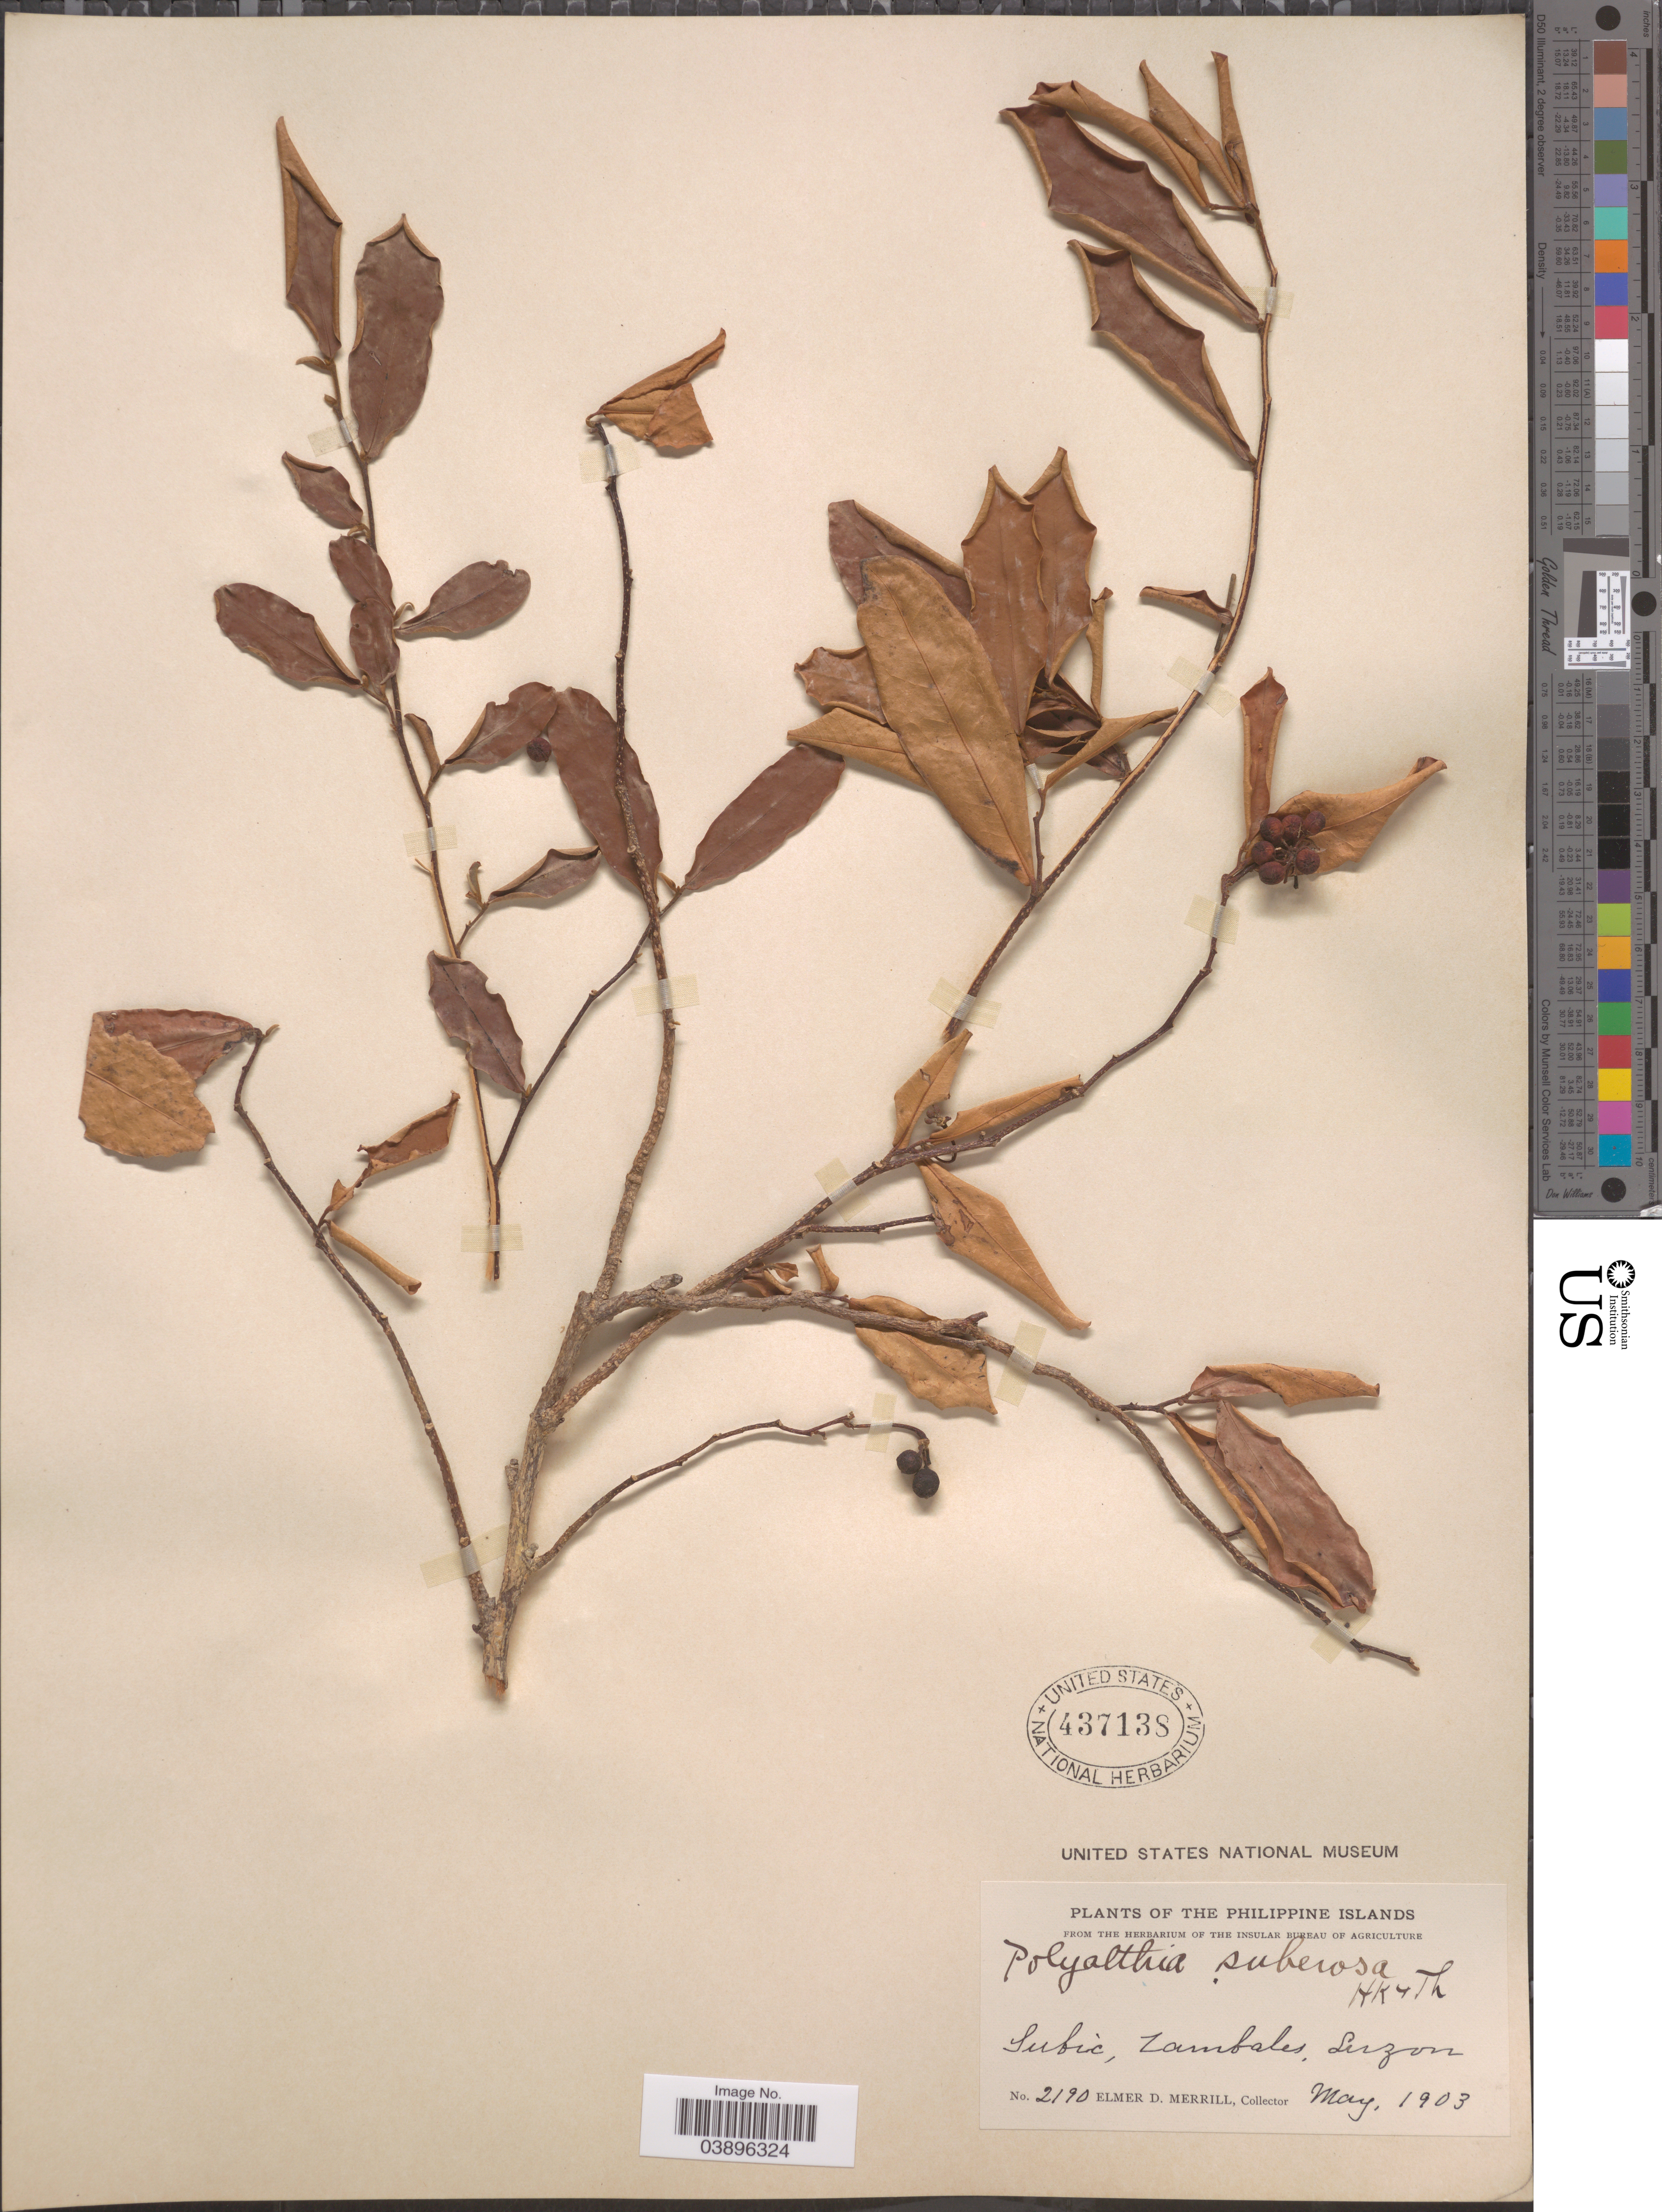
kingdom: Plantae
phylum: Tracheophyta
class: Magnoliopsida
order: Magnoliales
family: Annonaceae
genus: Polyalthia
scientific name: Polyalthia suberosa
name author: (Roxb.) Thwaites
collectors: E. D. Merrill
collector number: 2190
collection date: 1903-05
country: Philippines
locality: Philippine Islands. Subic, Zambales, Luzon.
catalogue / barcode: US 437138